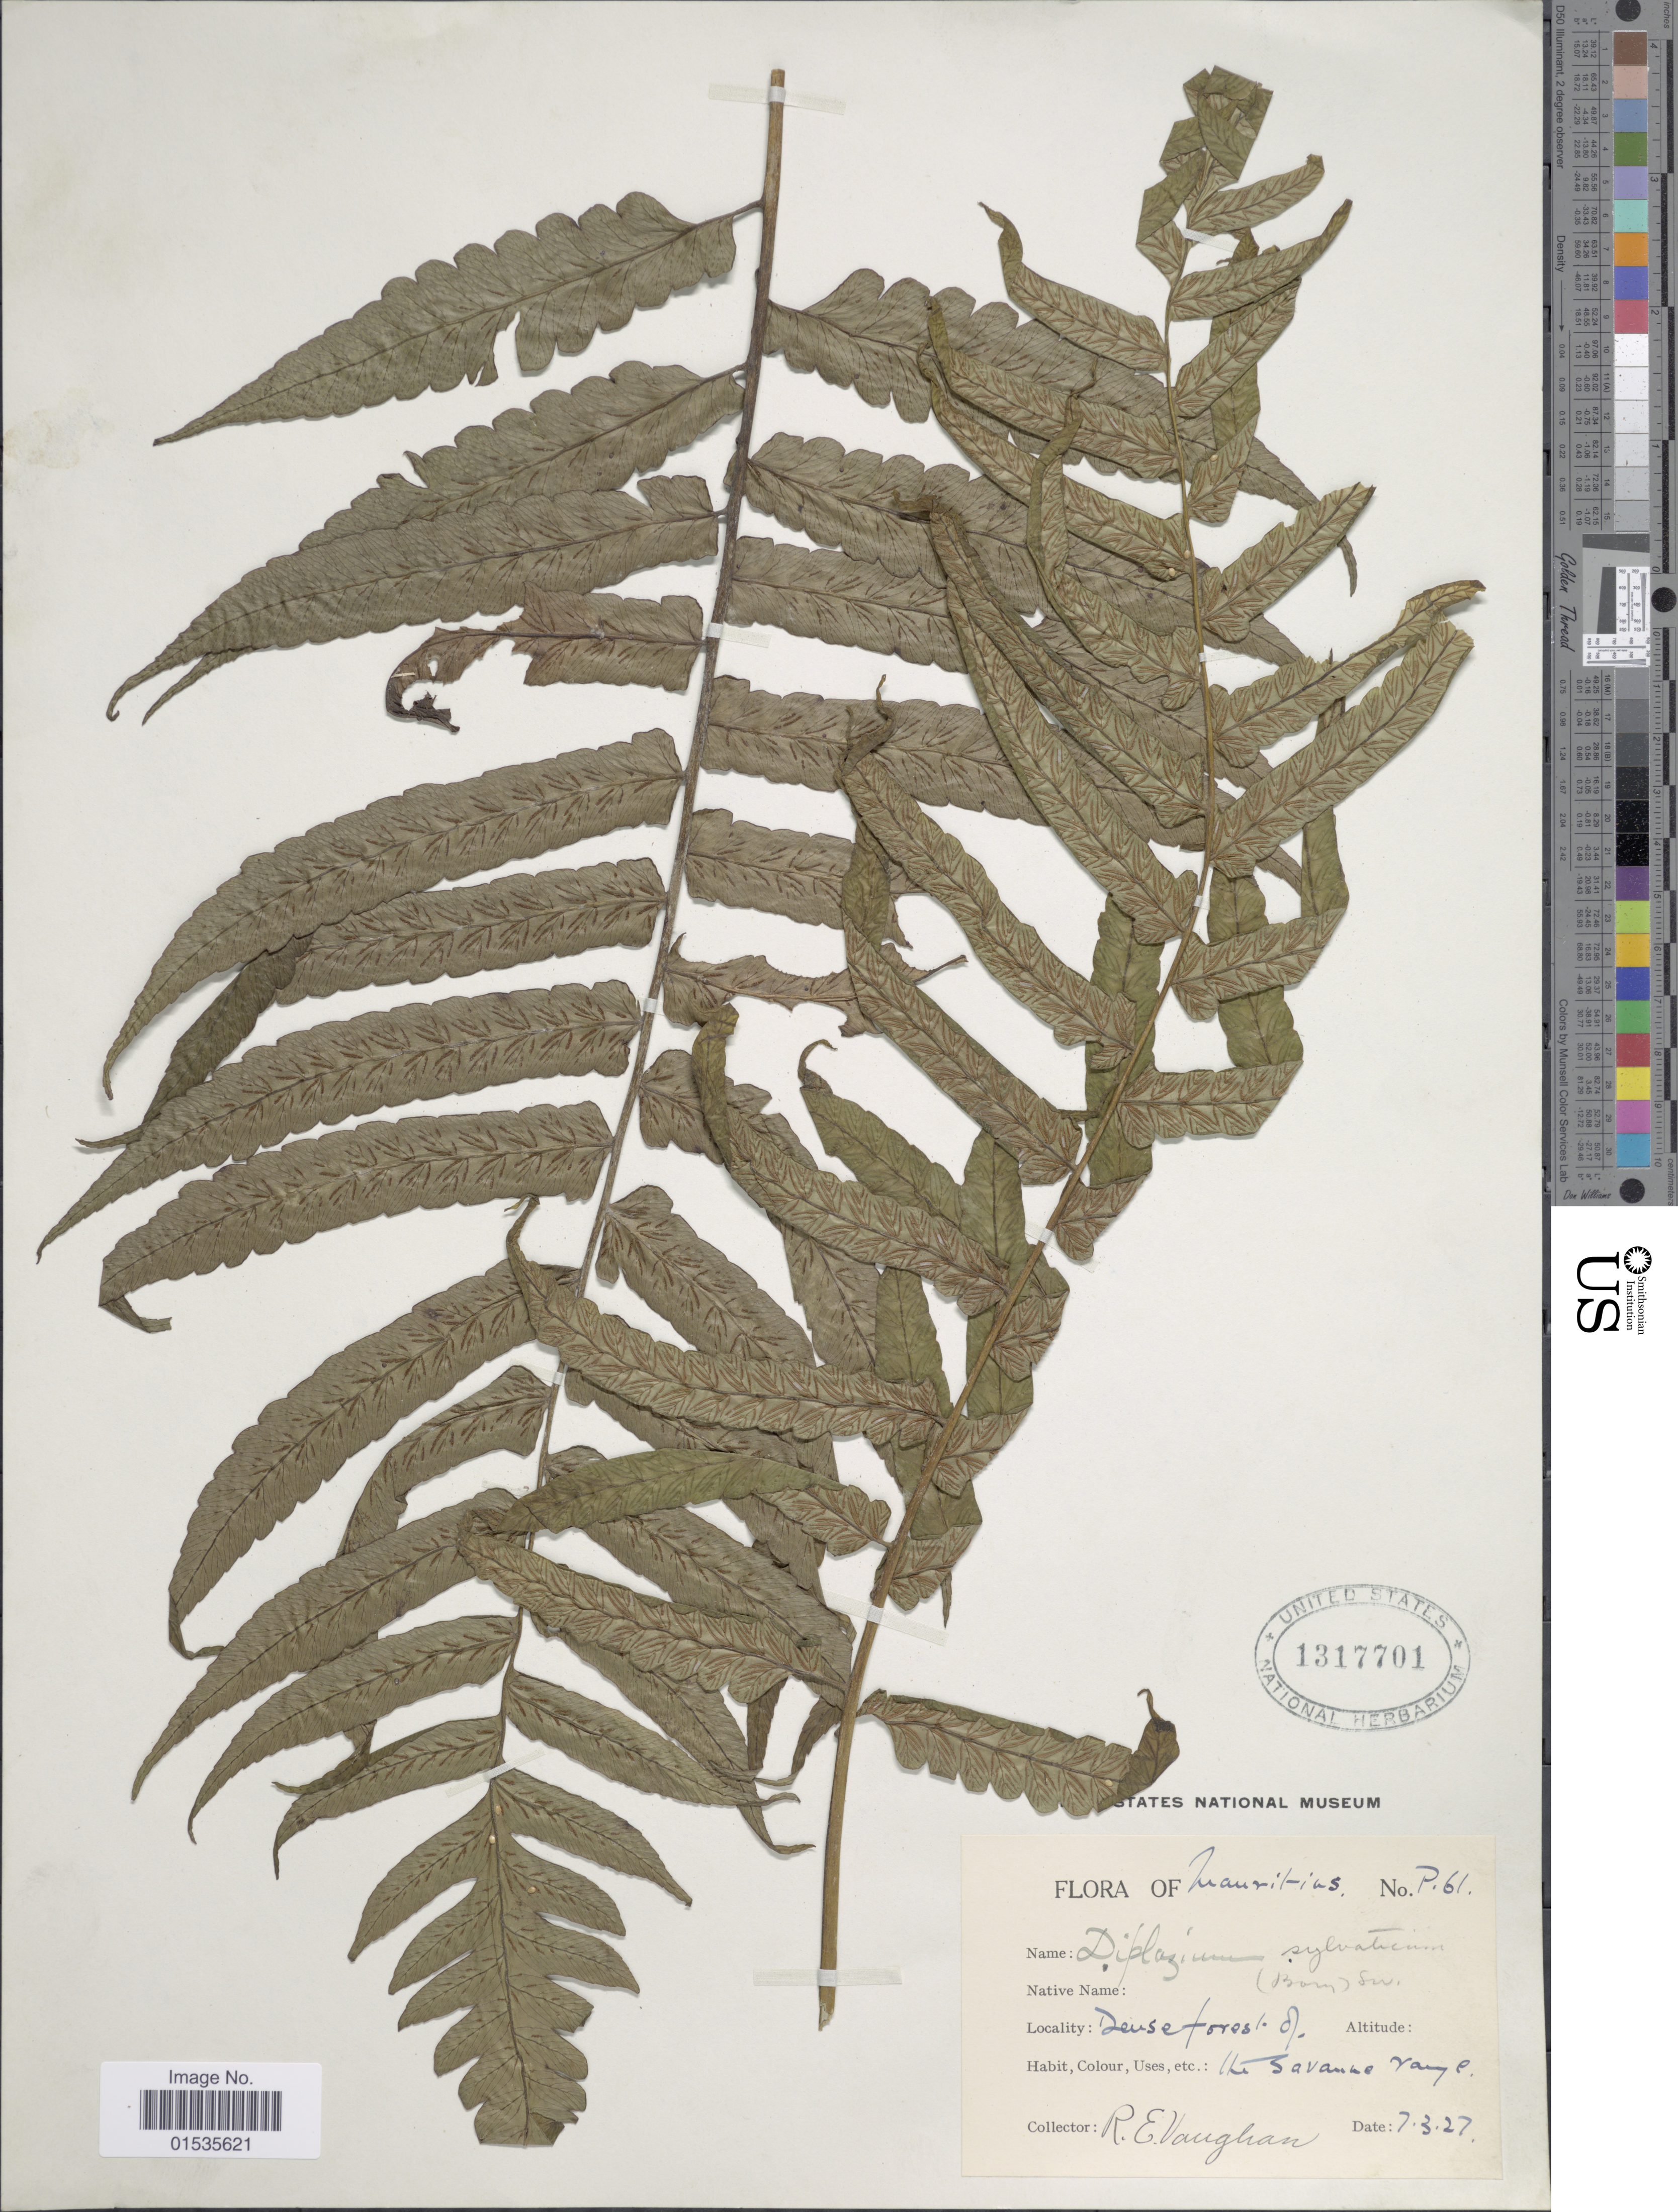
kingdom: Plantae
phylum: Tracheophyta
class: Polypodiopsida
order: Polypodiales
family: Athyriaceae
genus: Diplazium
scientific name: Diplazium silvaticum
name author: Christ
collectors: R. Vaughan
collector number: P 61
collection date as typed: Transcribed d/m/y: 7/3/27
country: Mauritius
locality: Dense forest of the Savanna Valley [interpreted]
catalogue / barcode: US 1317701